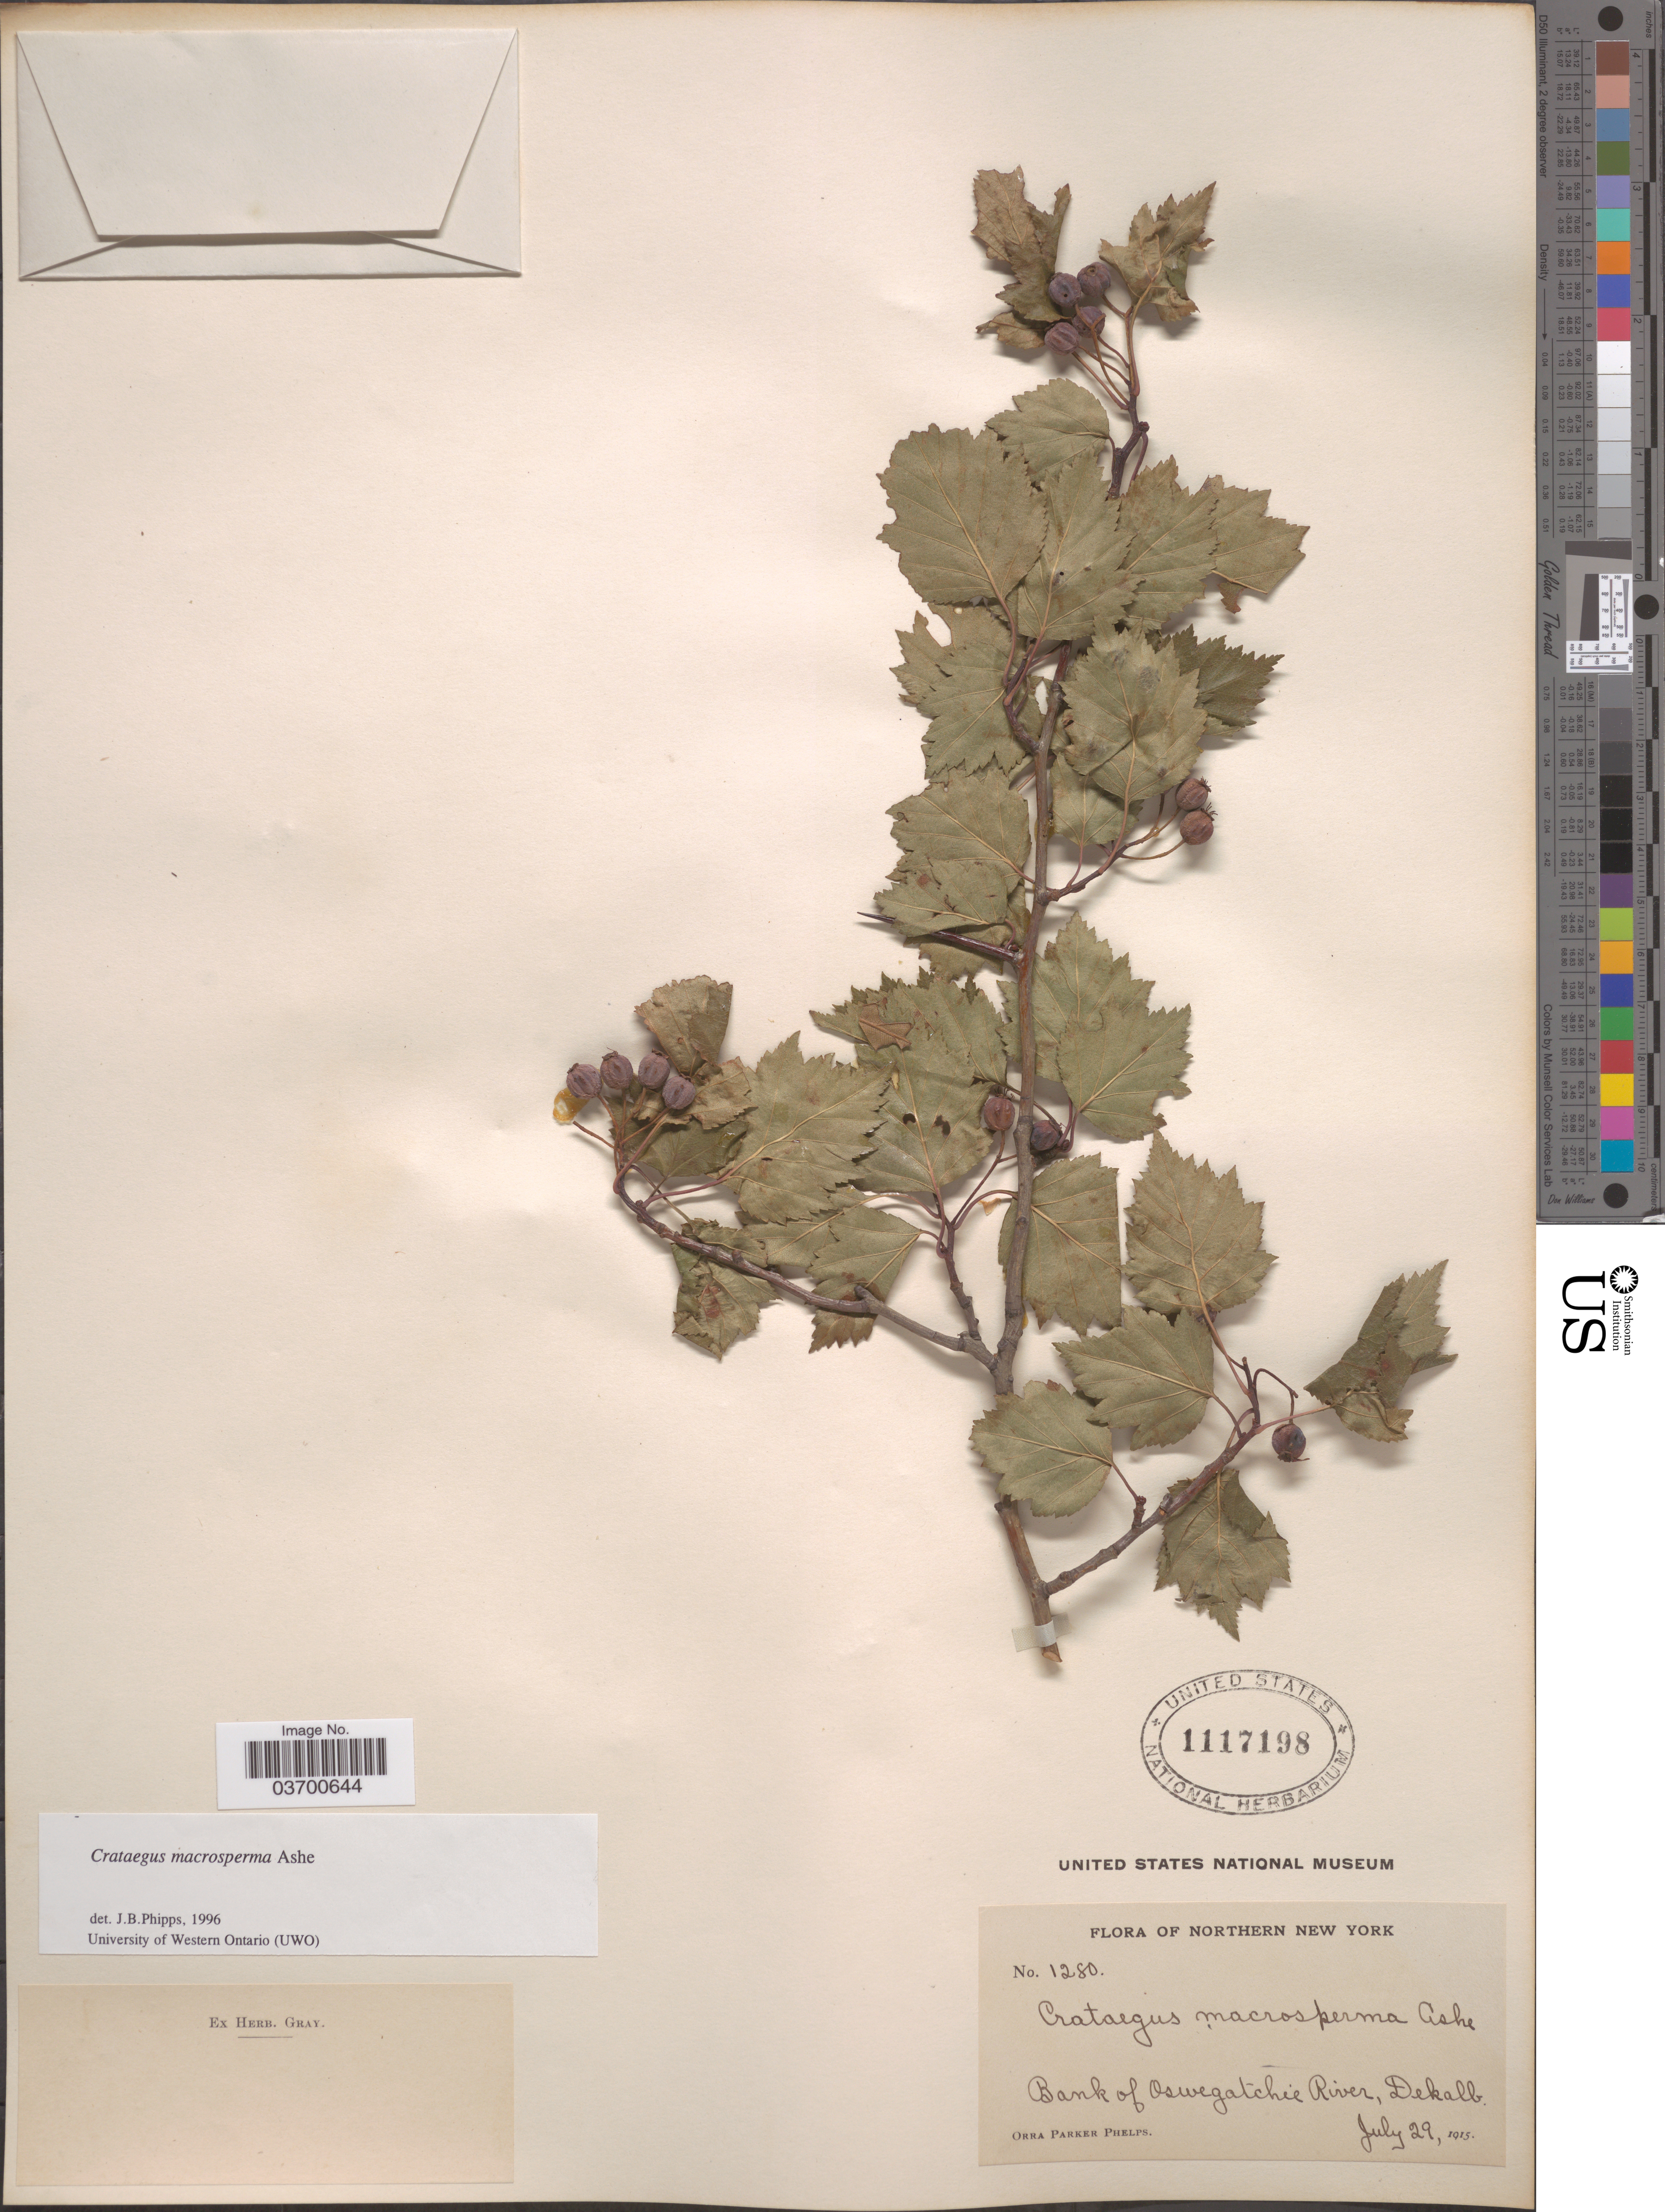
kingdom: Plantae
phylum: Tracheophyta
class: Magnoliopsida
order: Rosales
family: Rosaceae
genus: Crataegus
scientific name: Crataegus macrosperma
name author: Ashe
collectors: O. P. Phelps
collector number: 1280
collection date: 1915-07-29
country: United States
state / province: New York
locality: Northern New York. Bank of Oswegatchie River, Dekalb.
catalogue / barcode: US 1117198